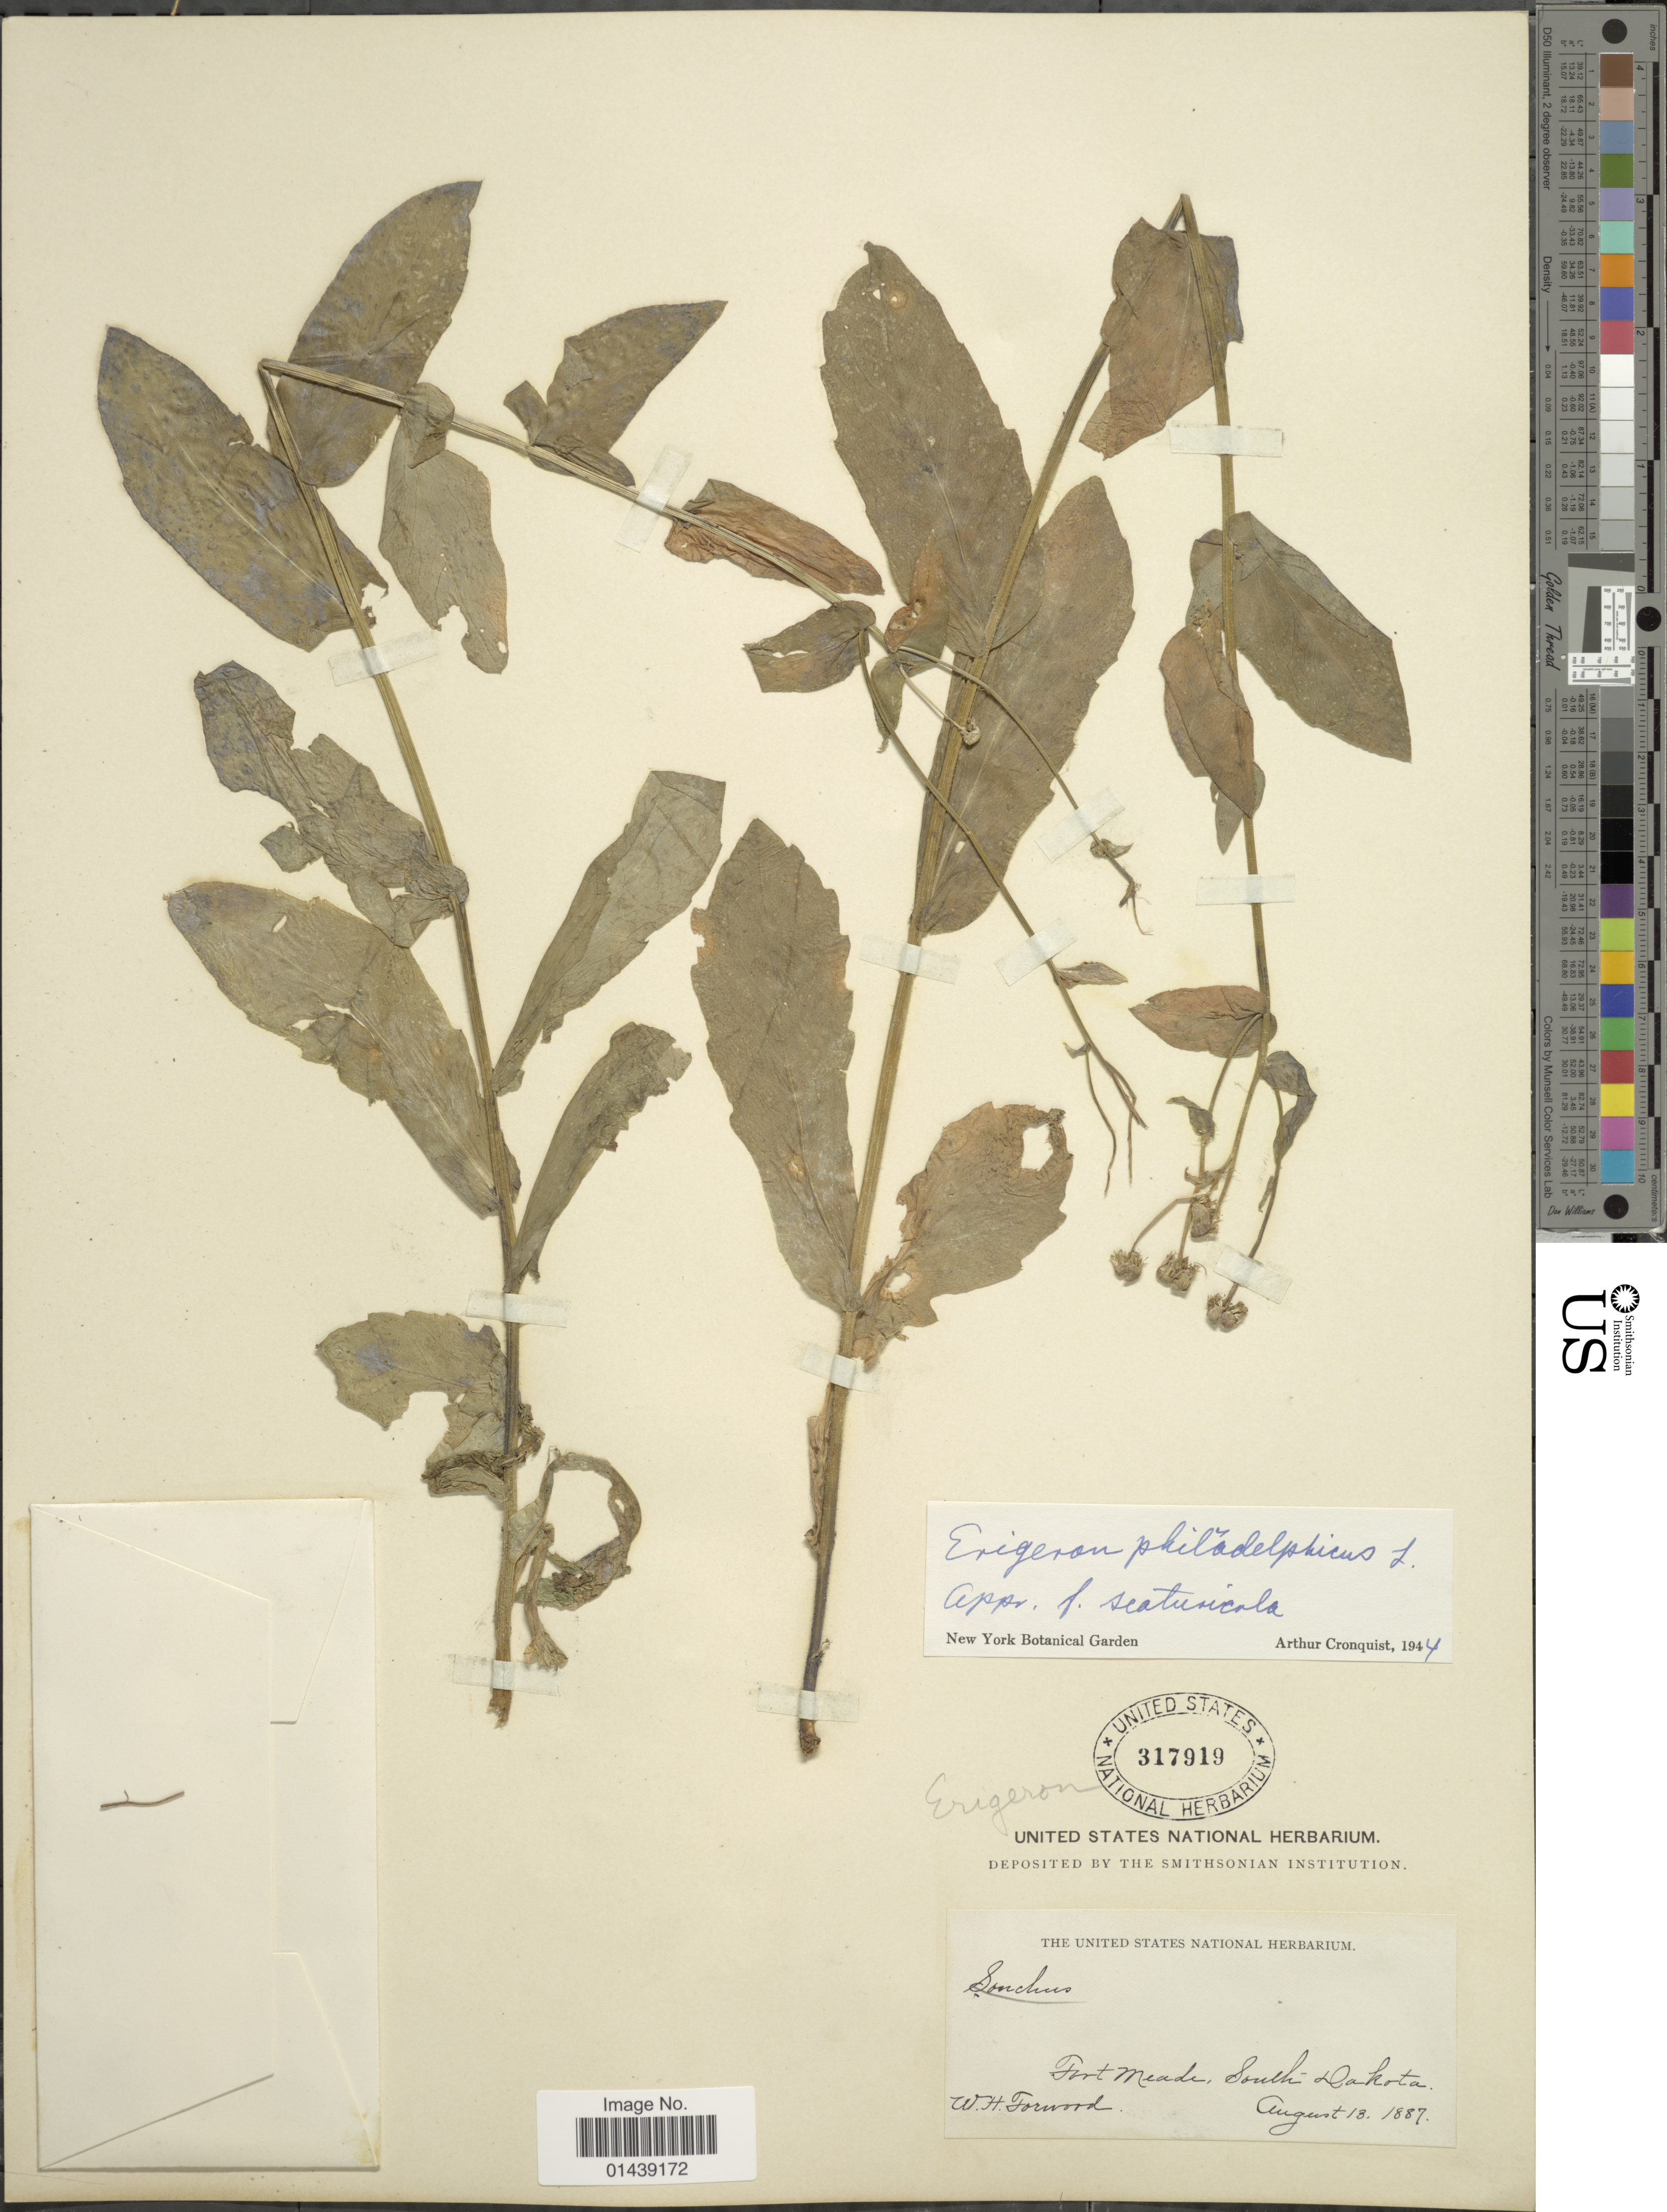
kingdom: Plantae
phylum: Tracheophyta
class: Magnoliopsida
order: Asterales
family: Asteraceae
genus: Erigeron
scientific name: Erigeron philadelphicus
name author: L.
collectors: W. Forwood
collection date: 1887-08-13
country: United States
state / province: South Dakota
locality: Fort Meade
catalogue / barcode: US 317919